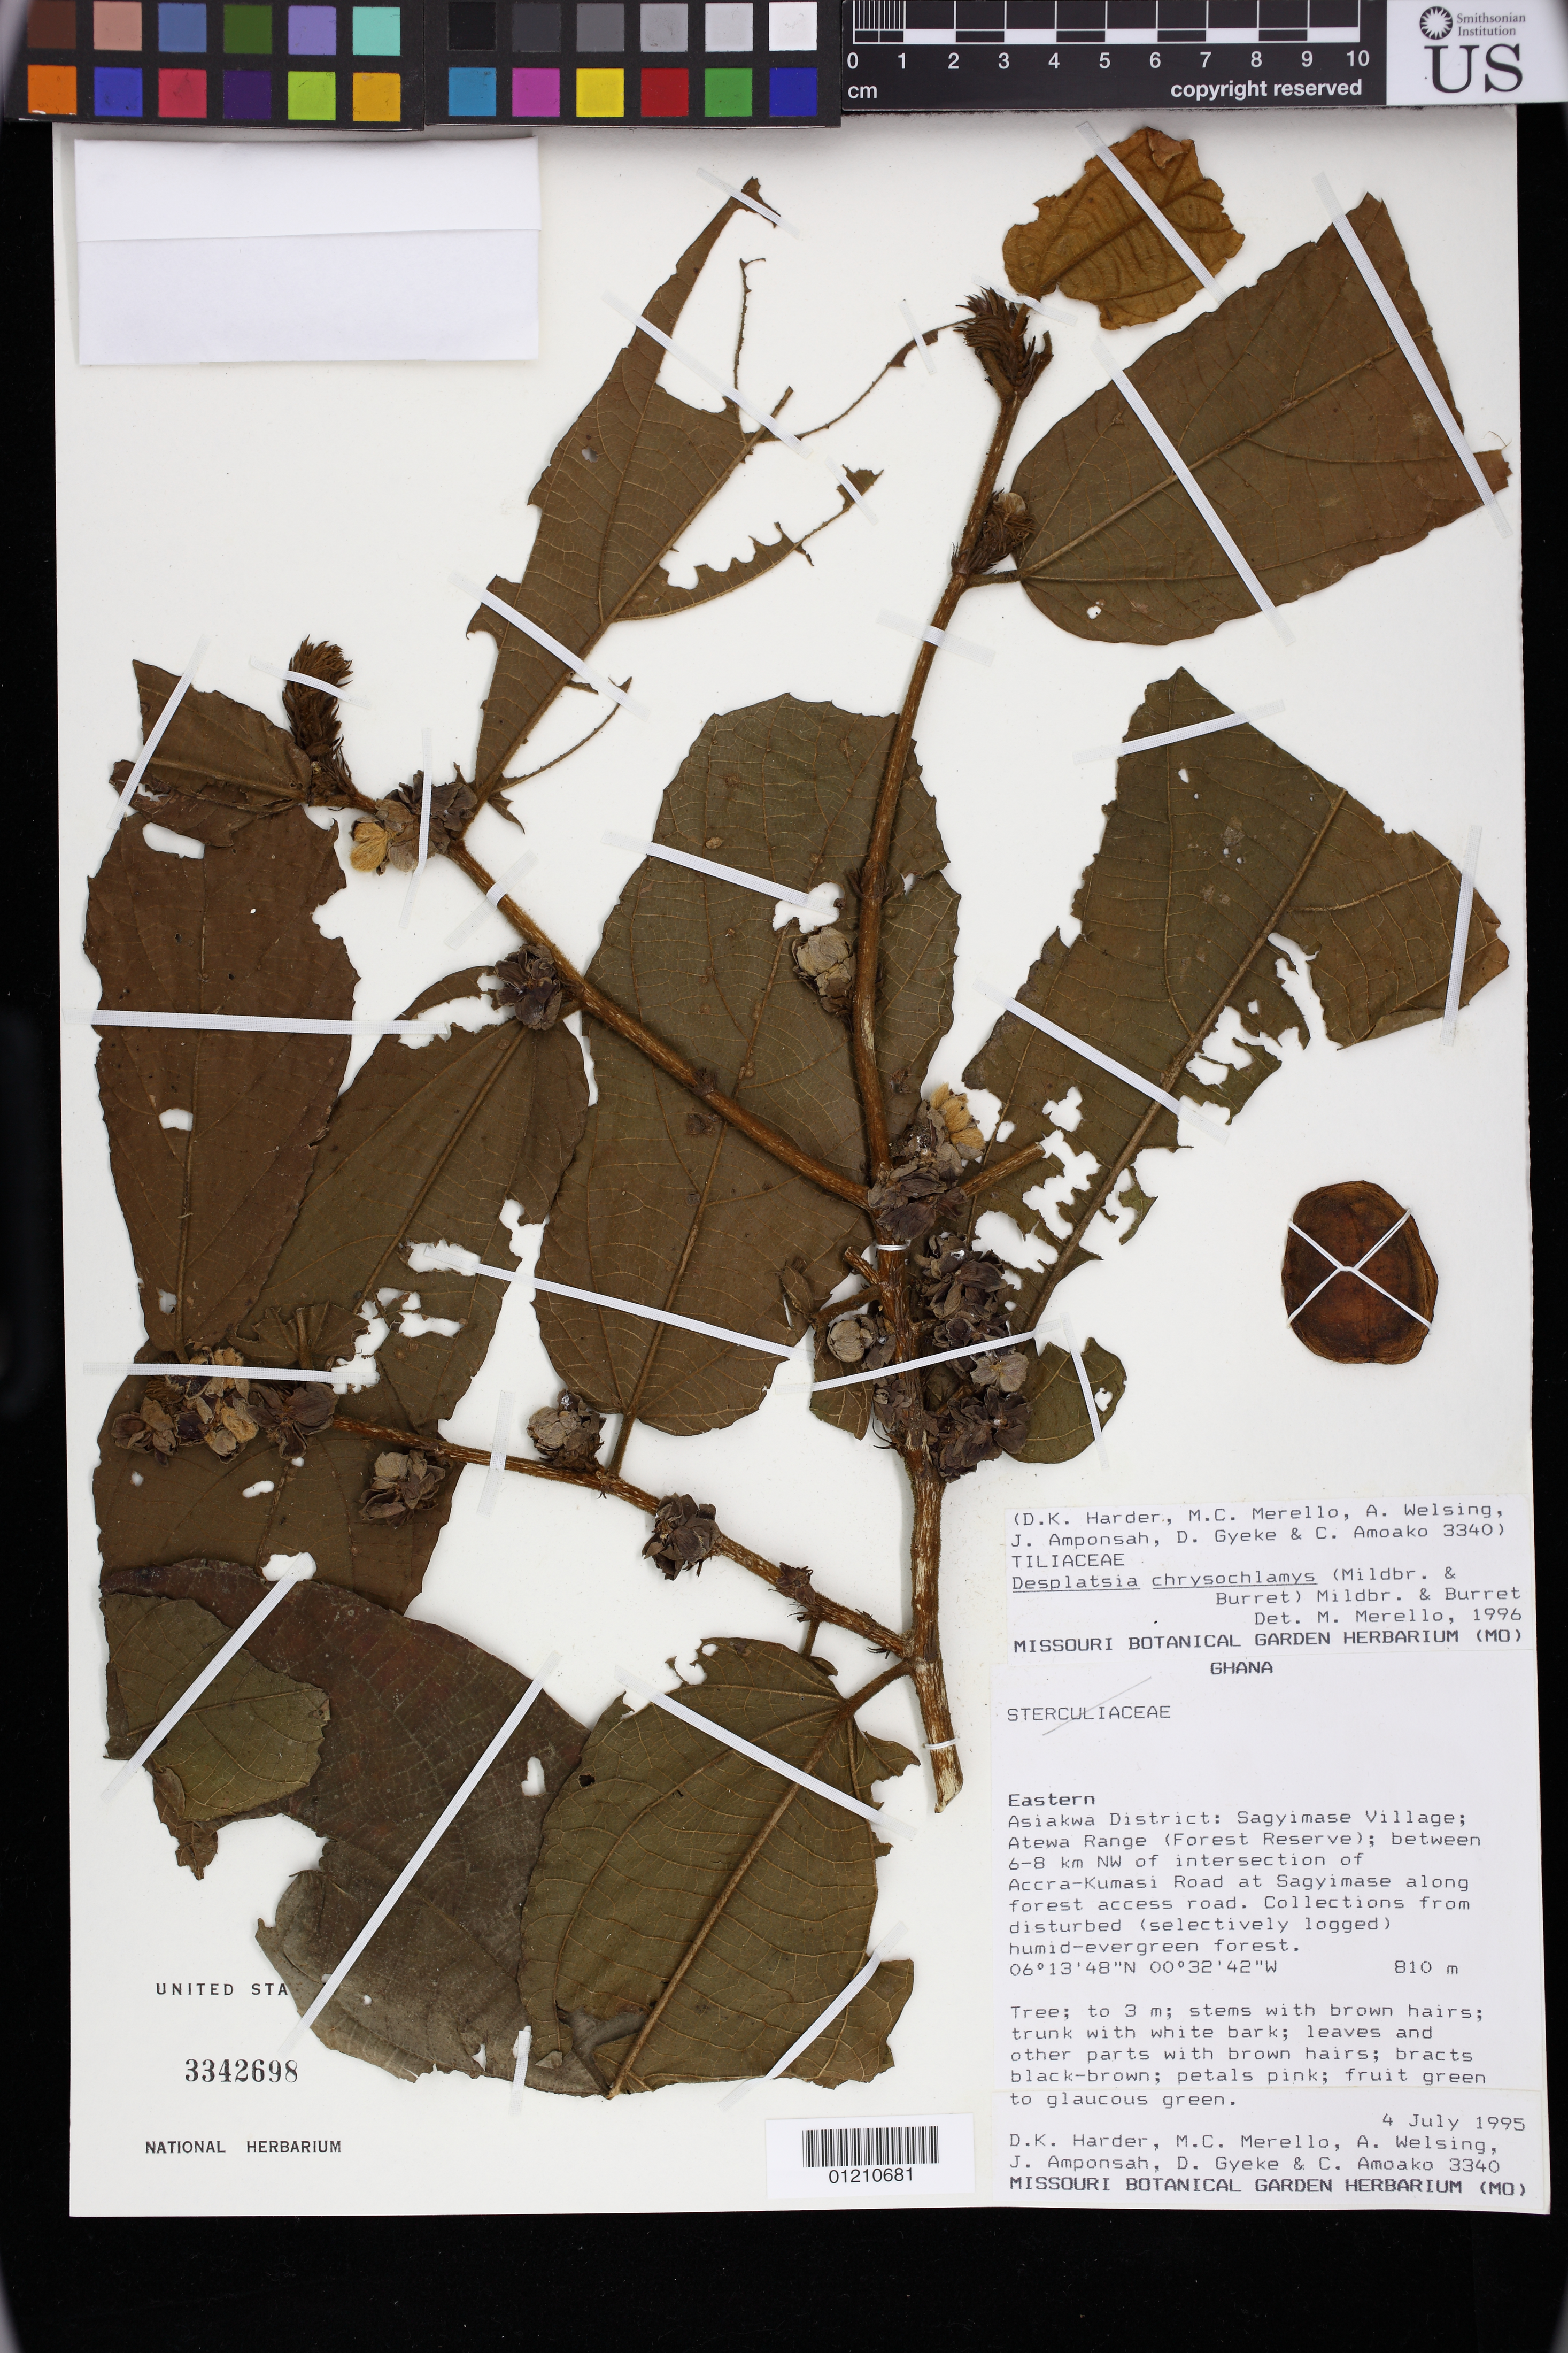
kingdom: Plantae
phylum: Tracheophyta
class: Magnoliopsida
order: Malvales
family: Malvaceae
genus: Desplatsia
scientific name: Desplatsia chrysochlamys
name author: Mildbr. & Burret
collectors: D. Harder, M. Merello, A. Welsing, J. Amponsah, D. Gyeke & C. Amoako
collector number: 3340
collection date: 1995-07-04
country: Ghana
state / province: Eastern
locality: Asiakwa District: Sagyimase Village; Atewa Range (Forest Reserve); between 6-8 km NW of intersection of Accra-Kumasi Road at Sagyimase along forest access road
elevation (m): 810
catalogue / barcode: US 3342698